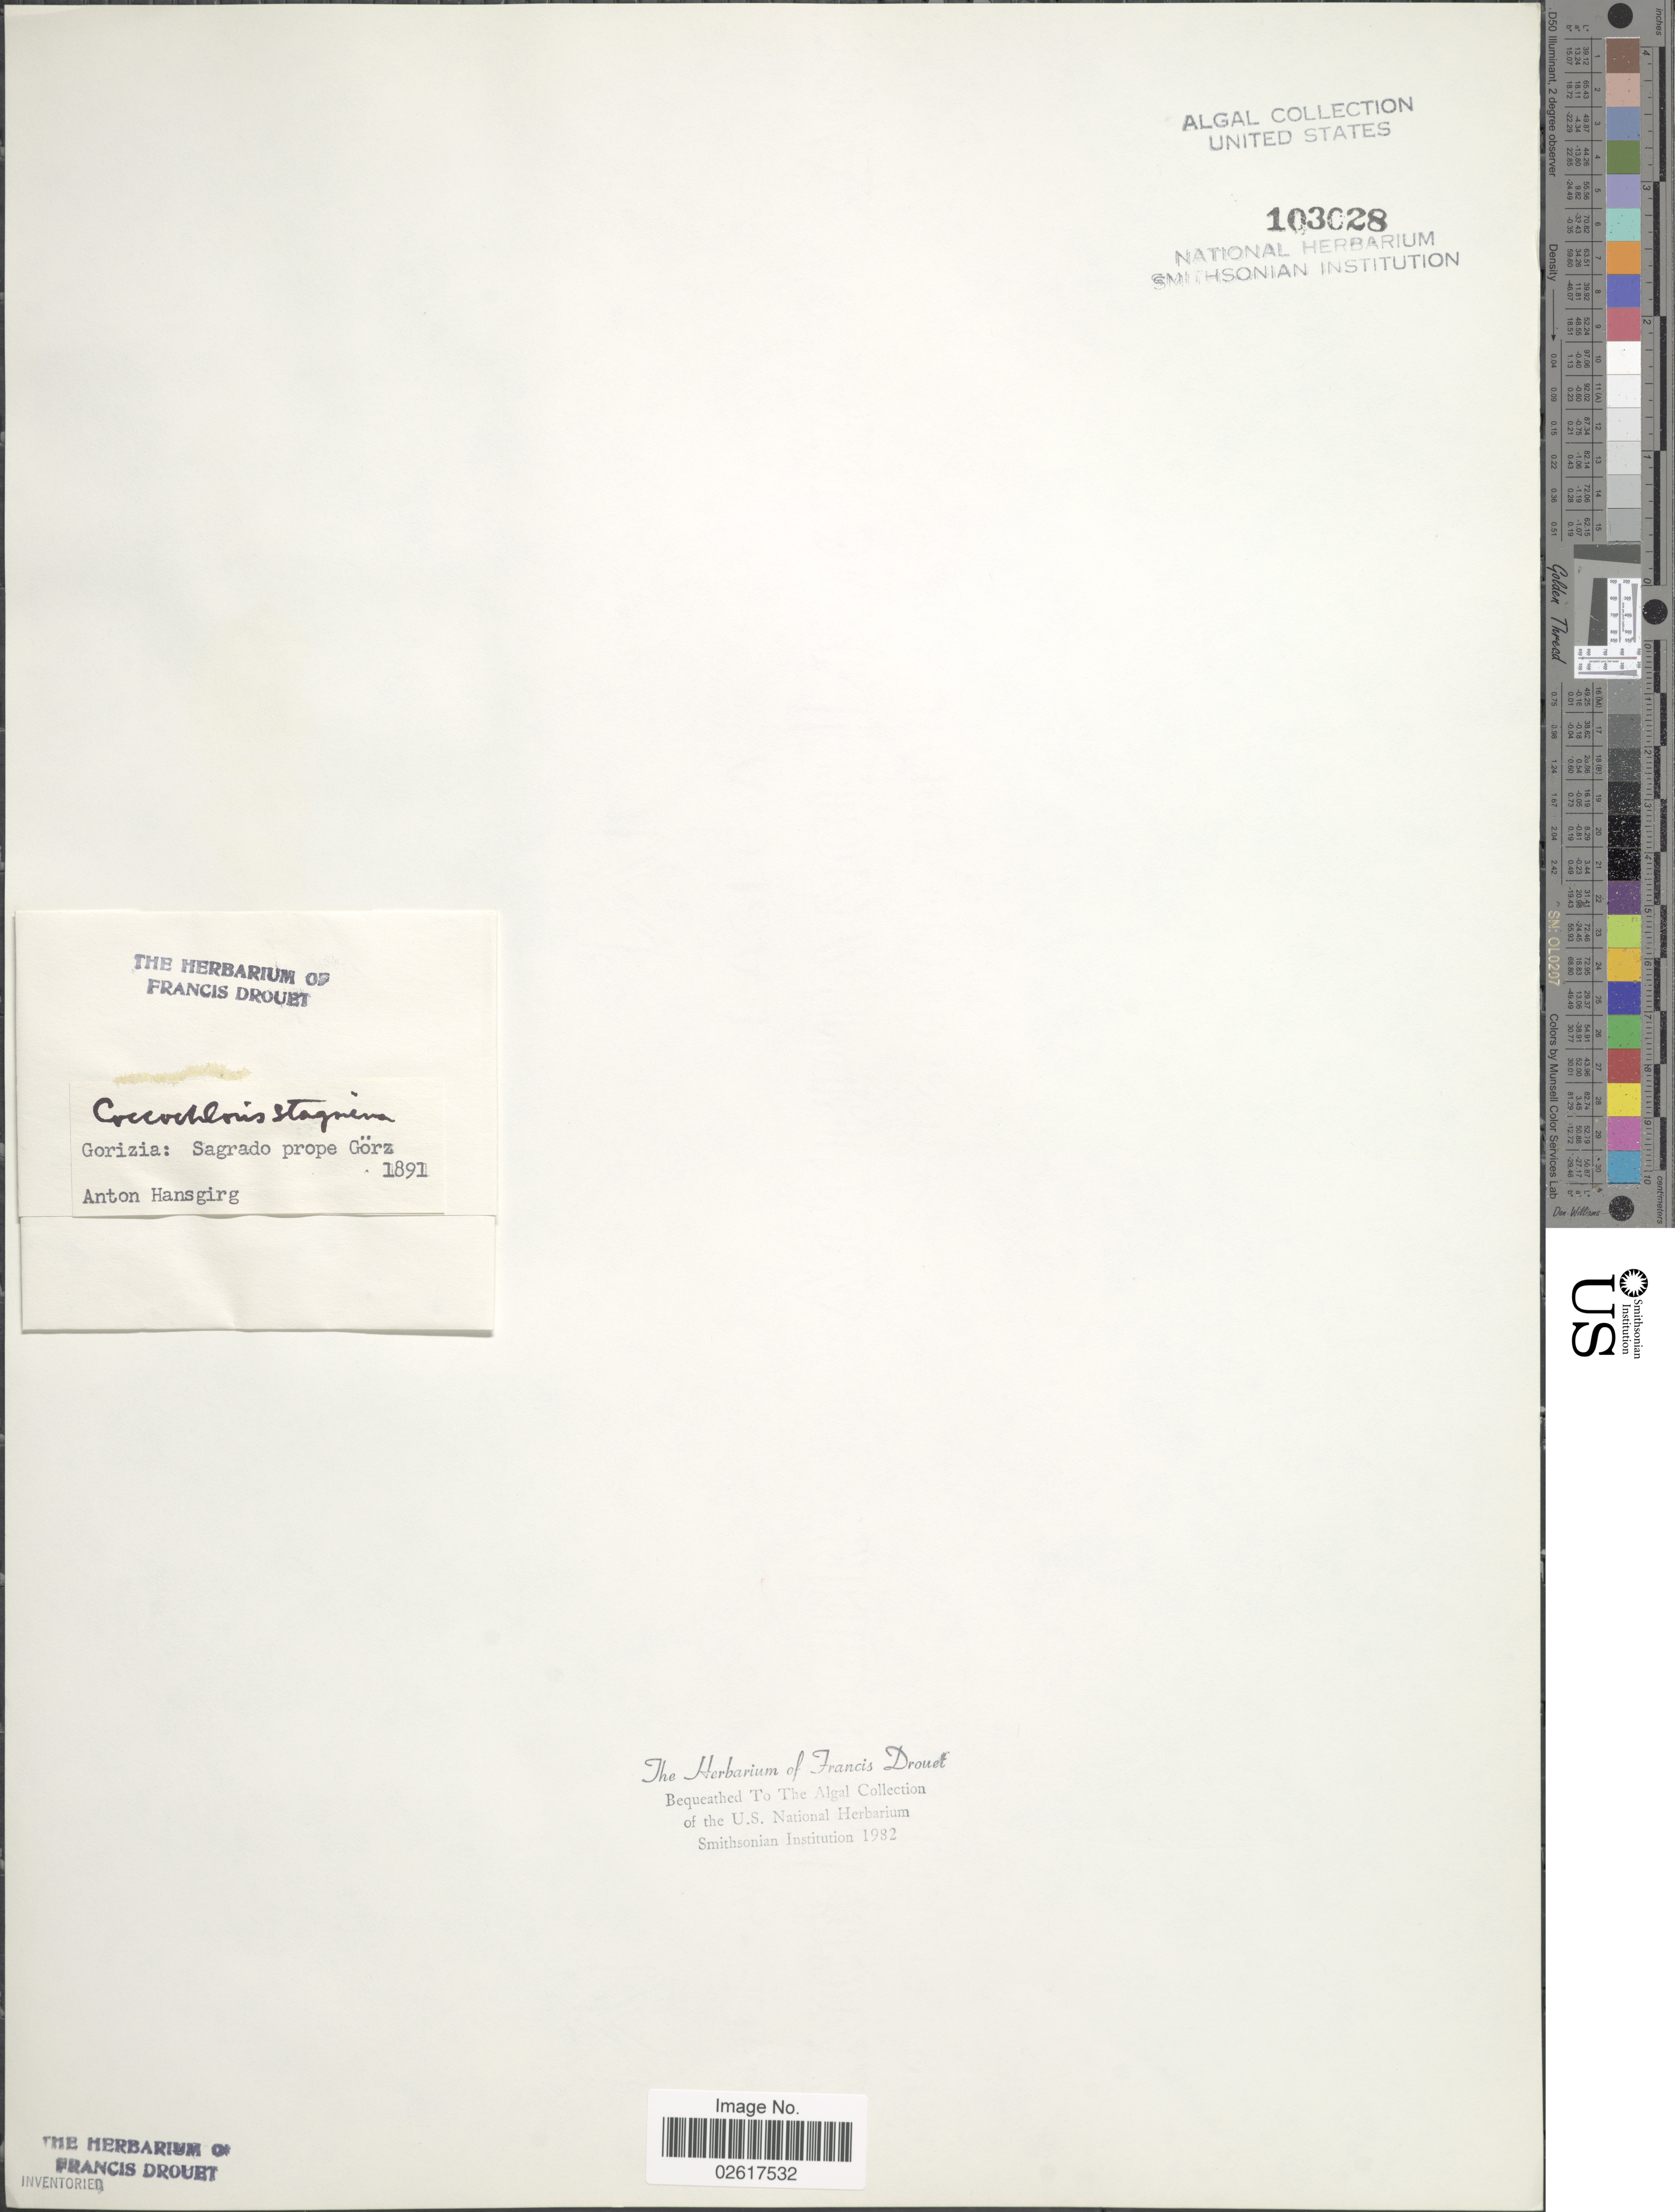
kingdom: Bacteria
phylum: Cyanobacteria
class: Cyanobacteriia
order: Cyanobacteriales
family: Chroococcaceae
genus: Coccochloris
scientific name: Coccochloris stagnina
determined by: Drouet, F. E.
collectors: A. Hansgirg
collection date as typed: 1891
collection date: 1891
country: Italy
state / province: Friuli-Venezia Giulia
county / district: Gorizia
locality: Sagrado, Gorizia (Gorz)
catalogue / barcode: US 103028